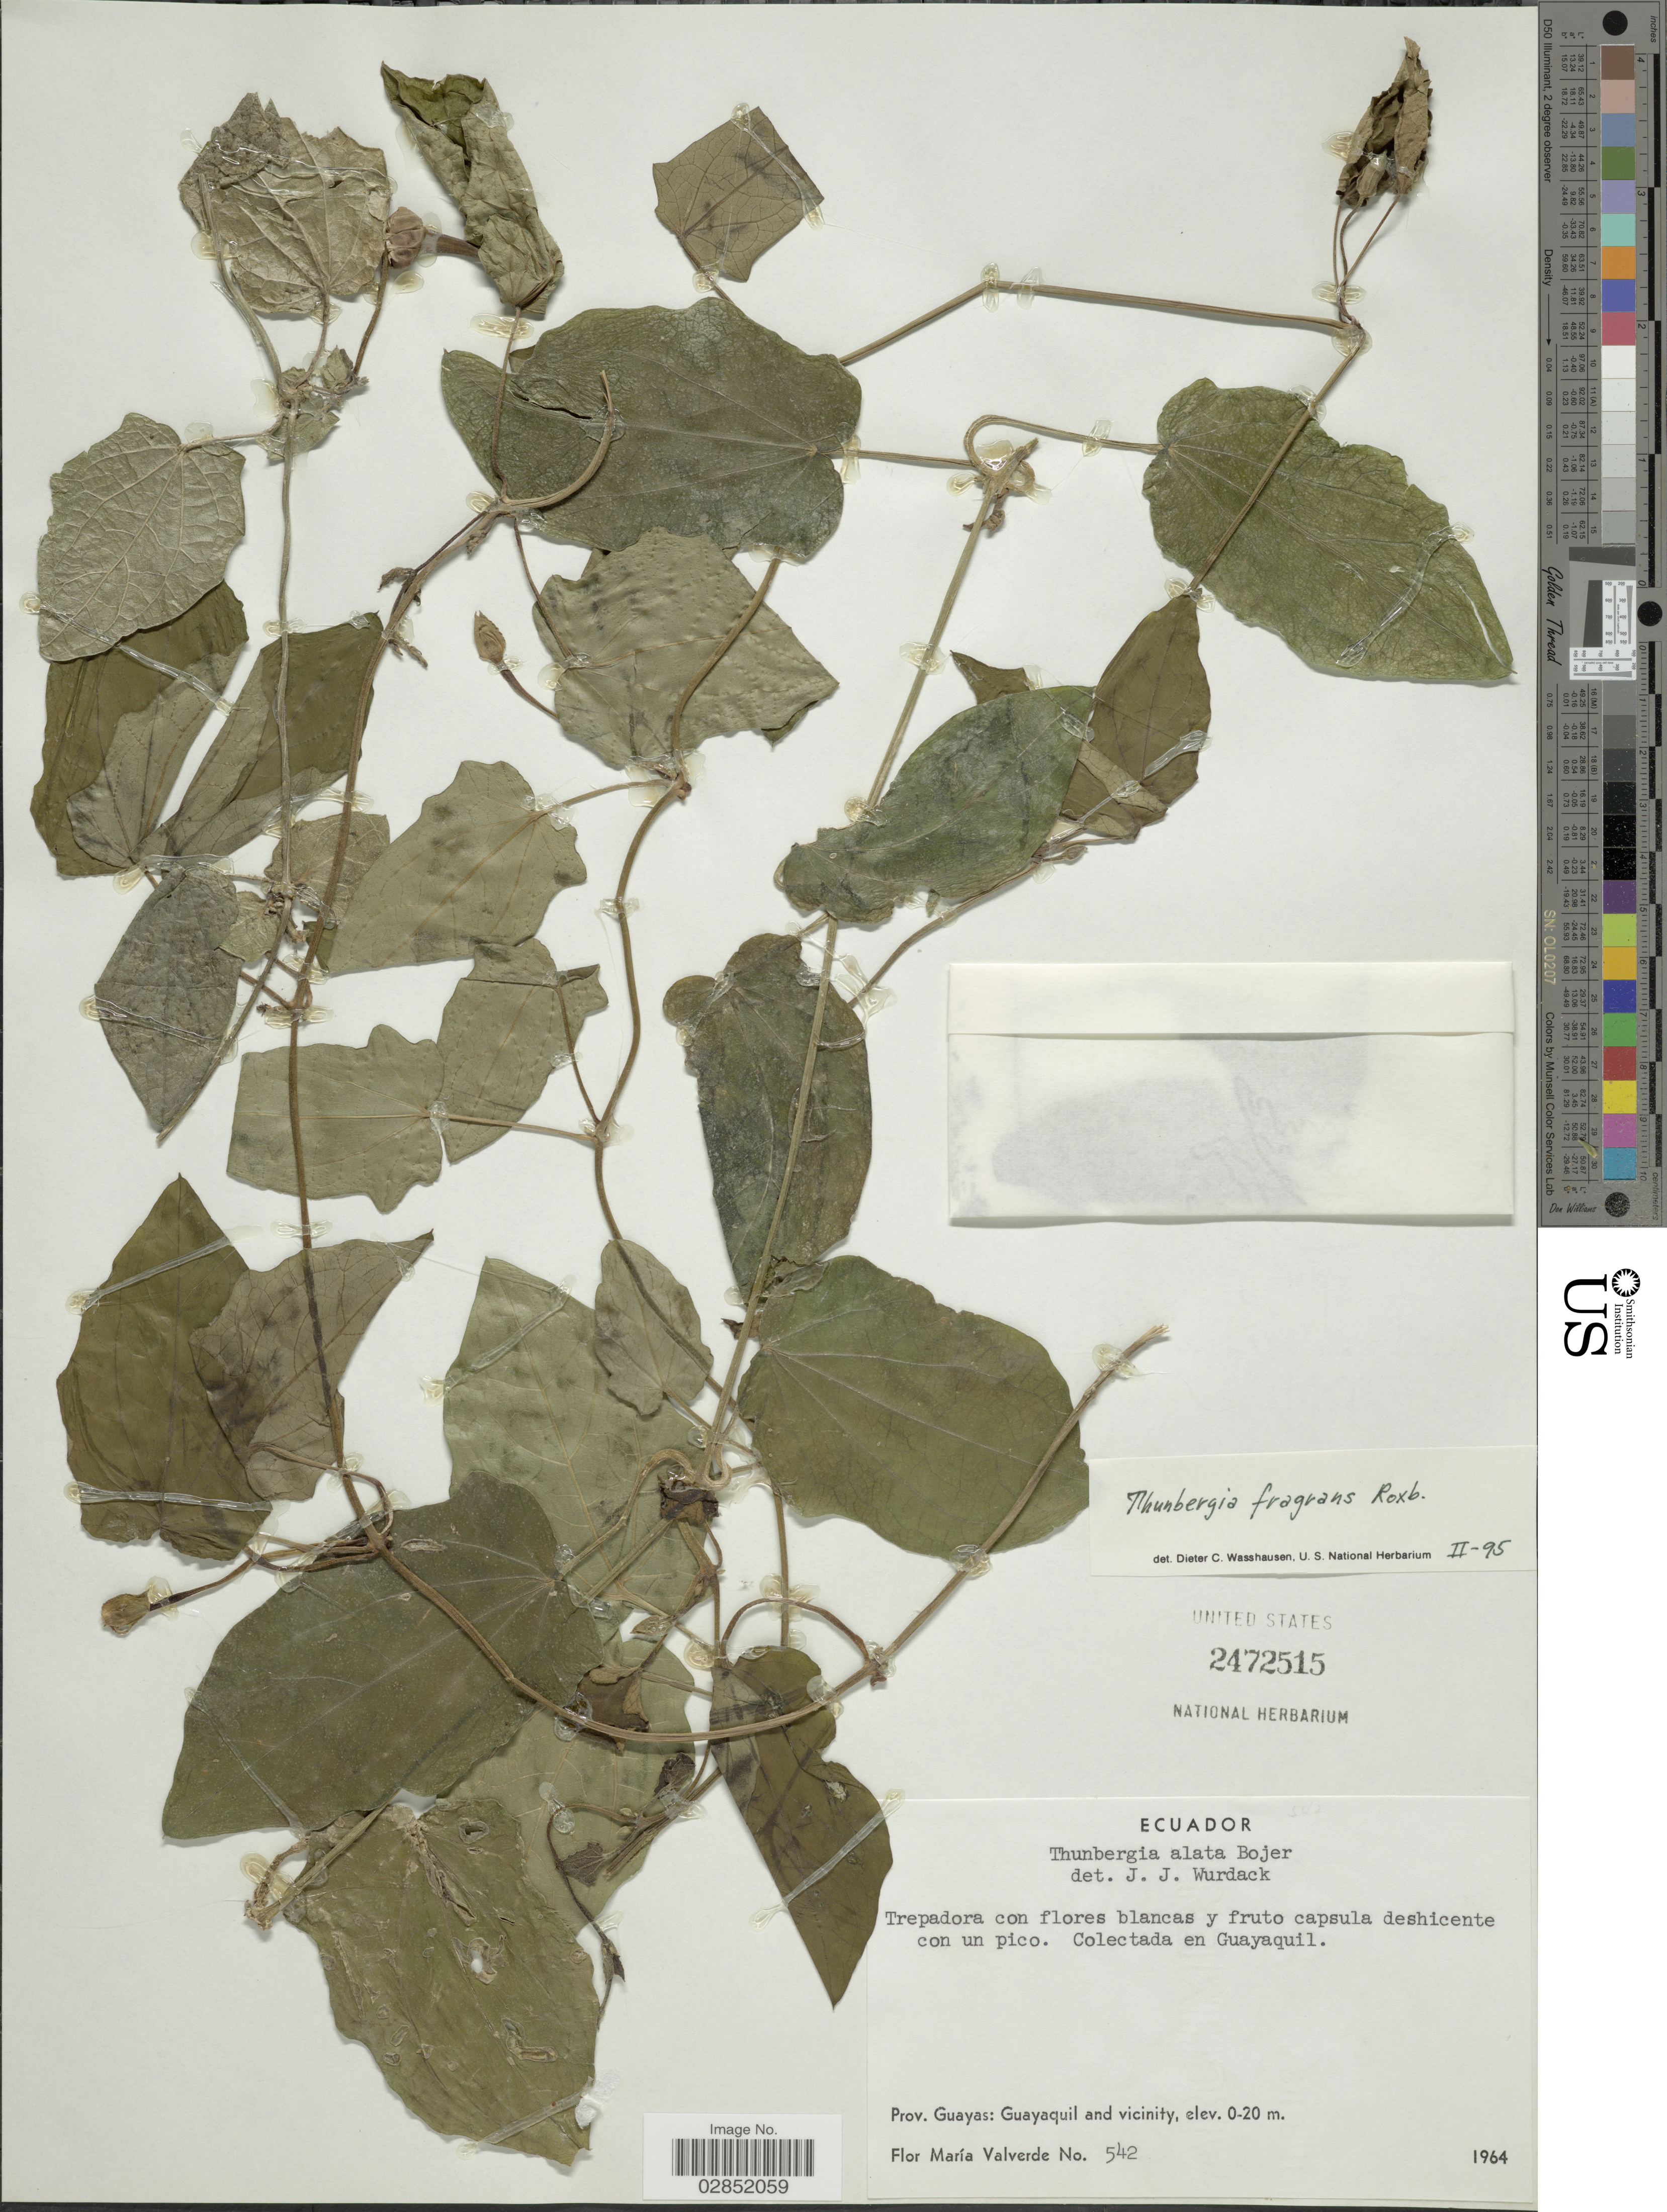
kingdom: Plantae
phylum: Tracheophyta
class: Magnoliopsida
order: Lamiales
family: Acanthaceae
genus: Thunbergia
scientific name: Thunbergia fragrans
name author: Roxb.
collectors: F. M. Valverde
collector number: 542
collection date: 1964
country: Ecuador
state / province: Guayas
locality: En Guayaquil. Guayaquil and vicinity.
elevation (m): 0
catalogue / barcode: US 2472515